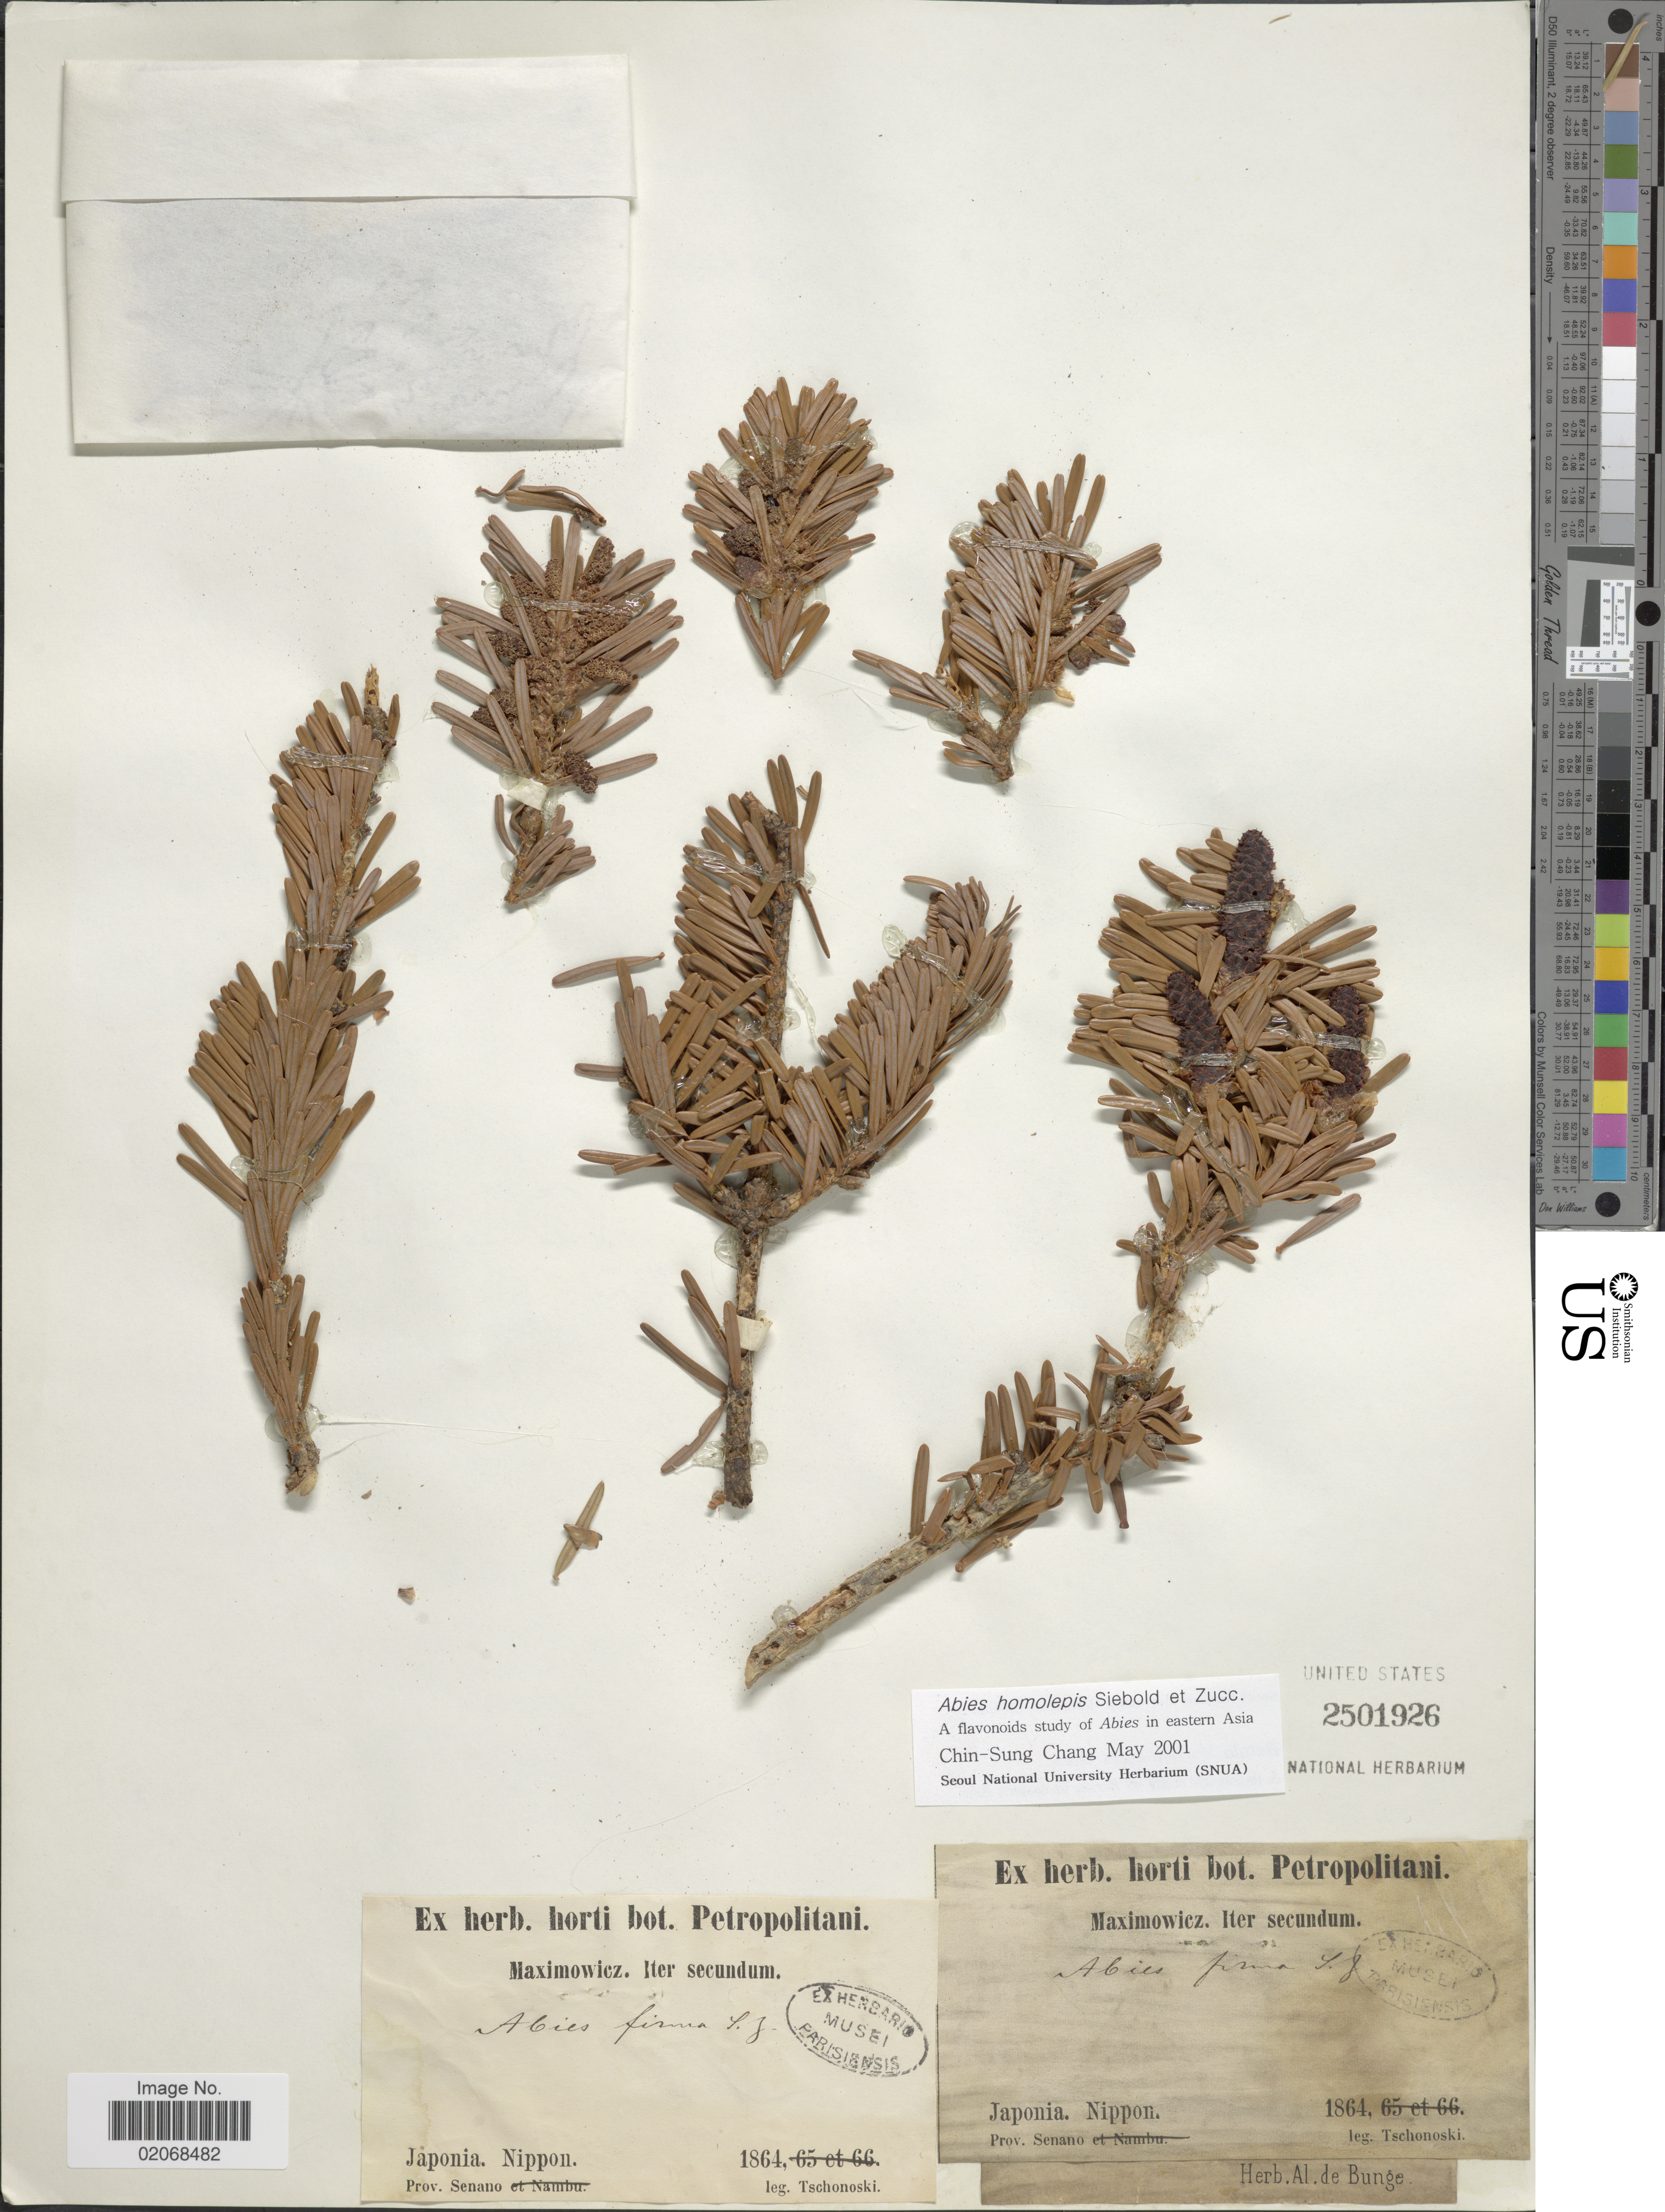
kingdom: Plantae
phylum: Tracheophyta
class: Pinopsida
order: Pinales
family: Pinaceae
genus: Abies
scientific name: Abies homolepis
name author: Siebold & Zucc.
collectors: -. Tschonoski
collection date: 1864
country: Japan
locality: Nippon, Prov. Senano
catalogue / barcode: US 2501926